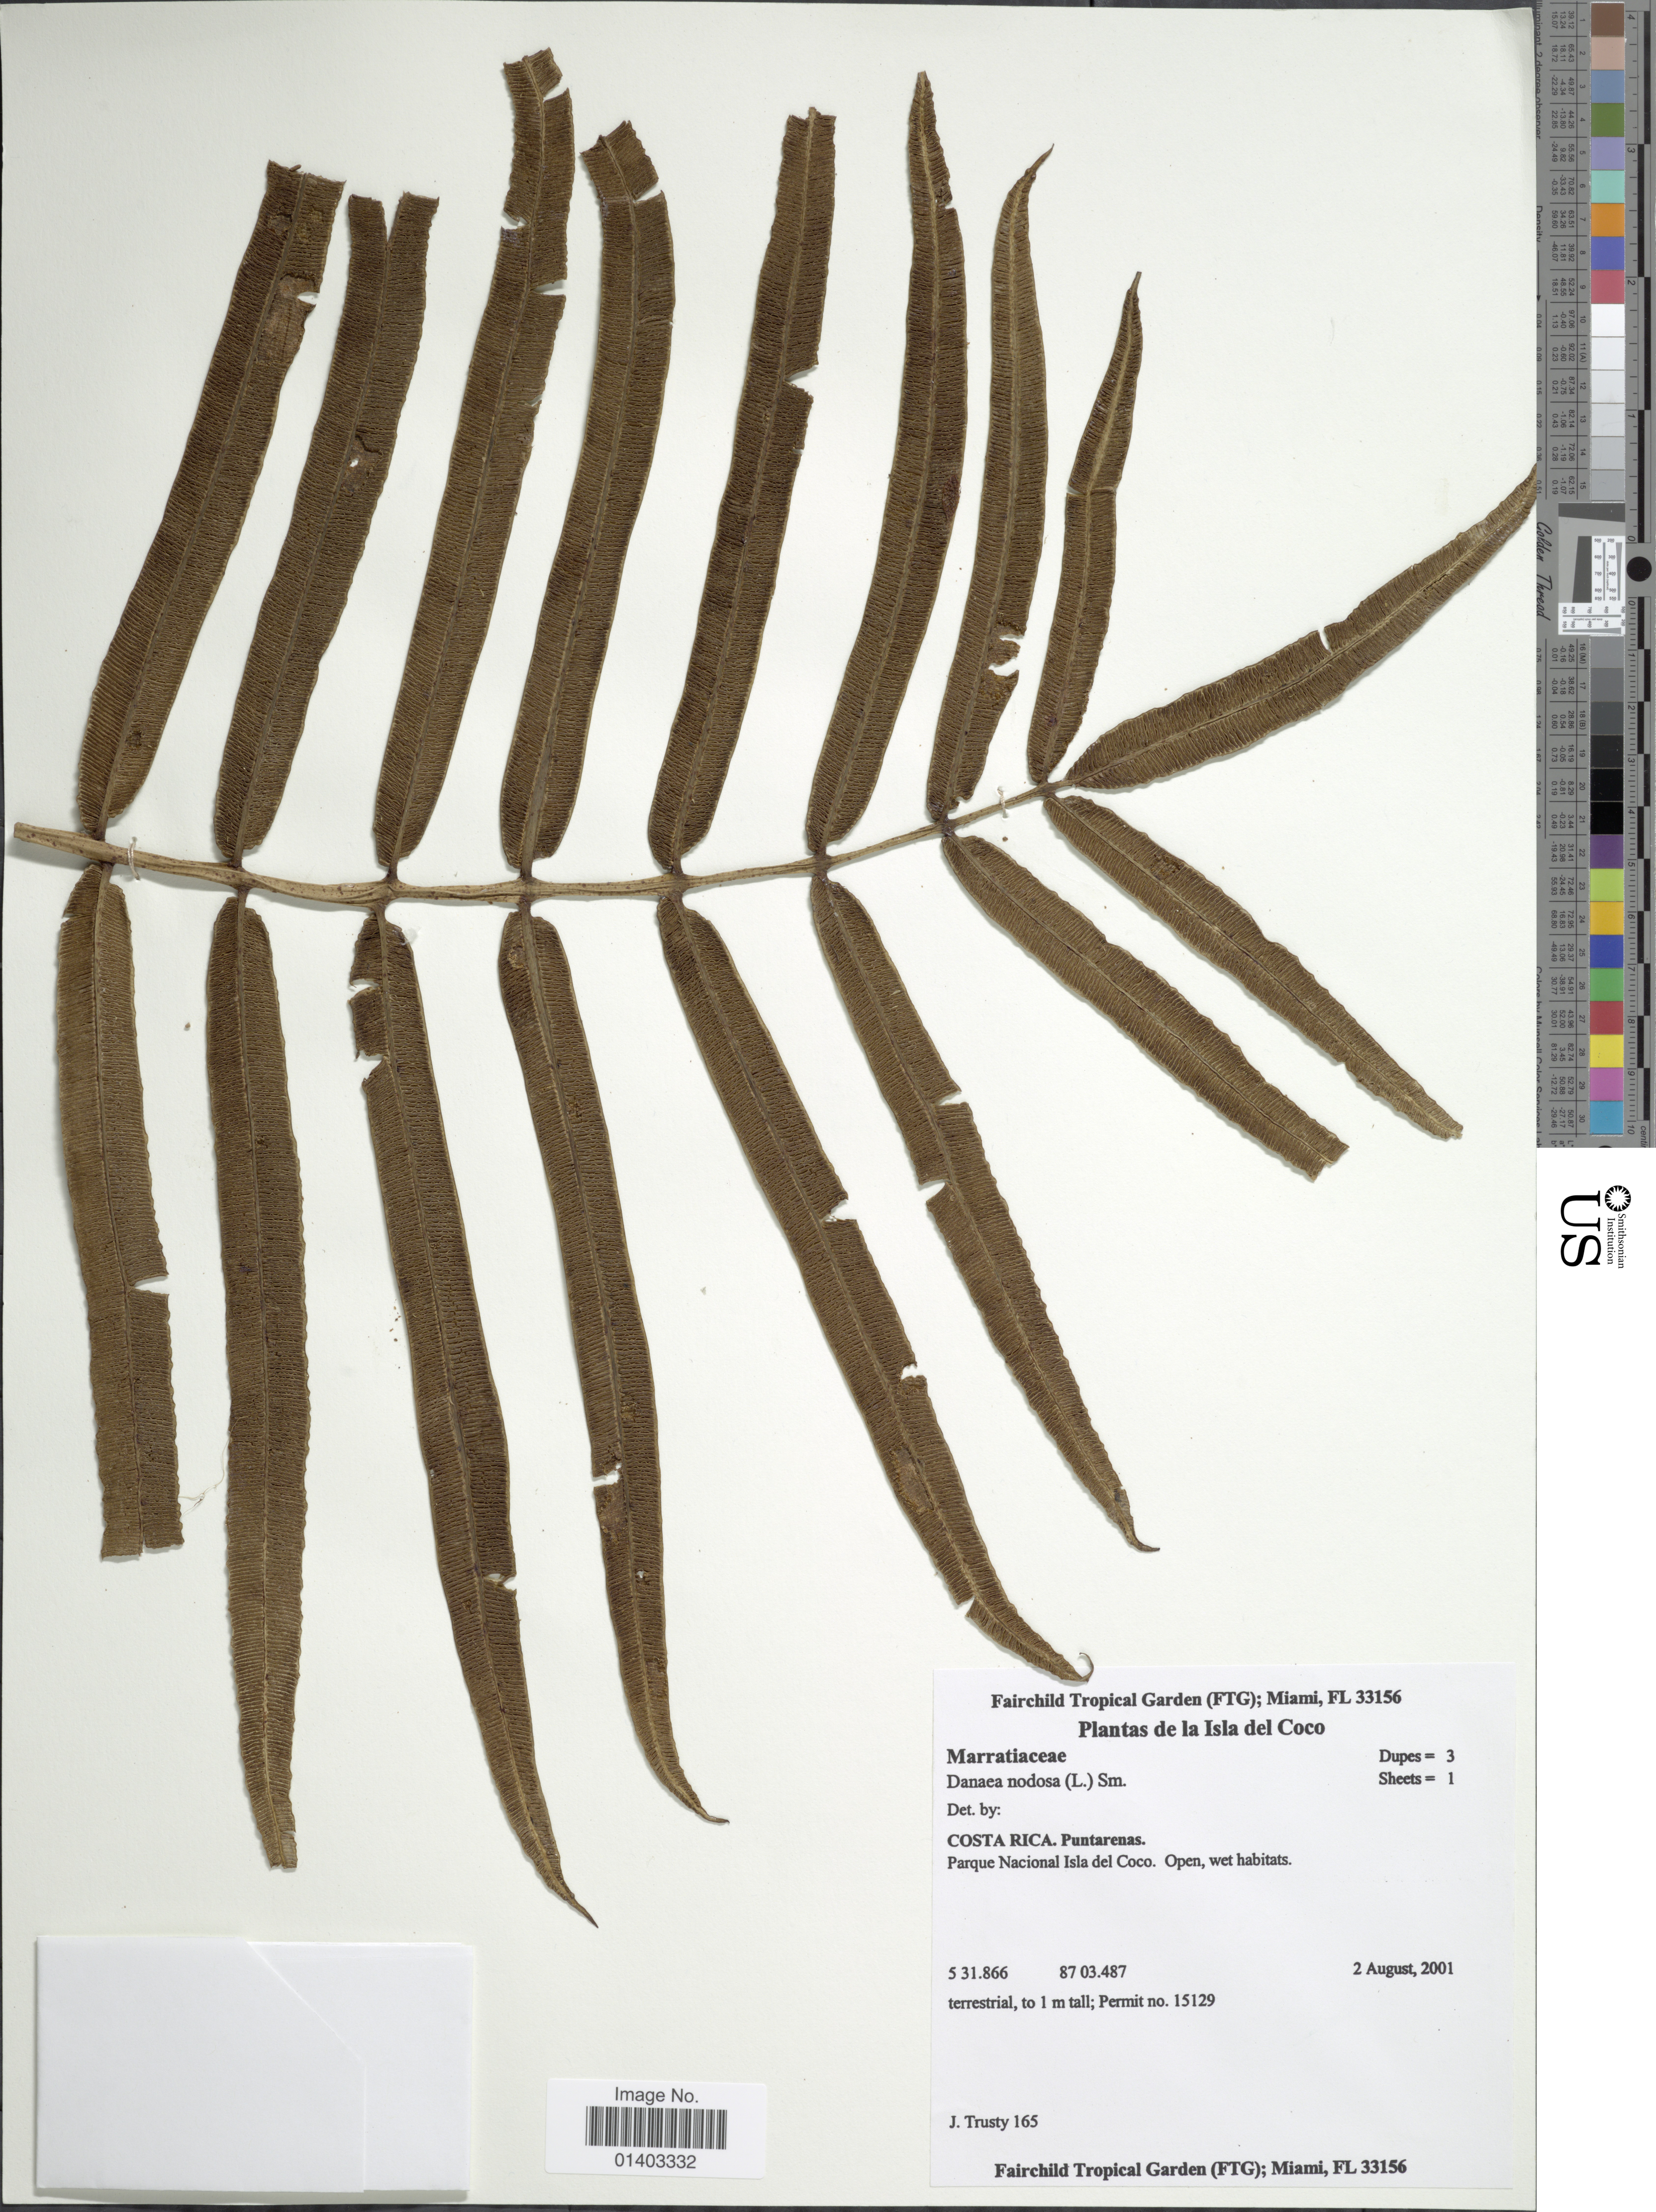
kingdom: Plantae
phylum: Tracheophyta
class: Polypodiopsida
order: Marattiales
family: Marattiaceae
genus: Danaea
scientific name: Danaea nodosa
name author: (L.) Sm.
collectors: J. Trusty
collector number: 165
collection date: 2001-08-02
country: Costa Rica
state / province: Puntarenas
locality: Isla del Coco, Parque Nacional Isla de Coco